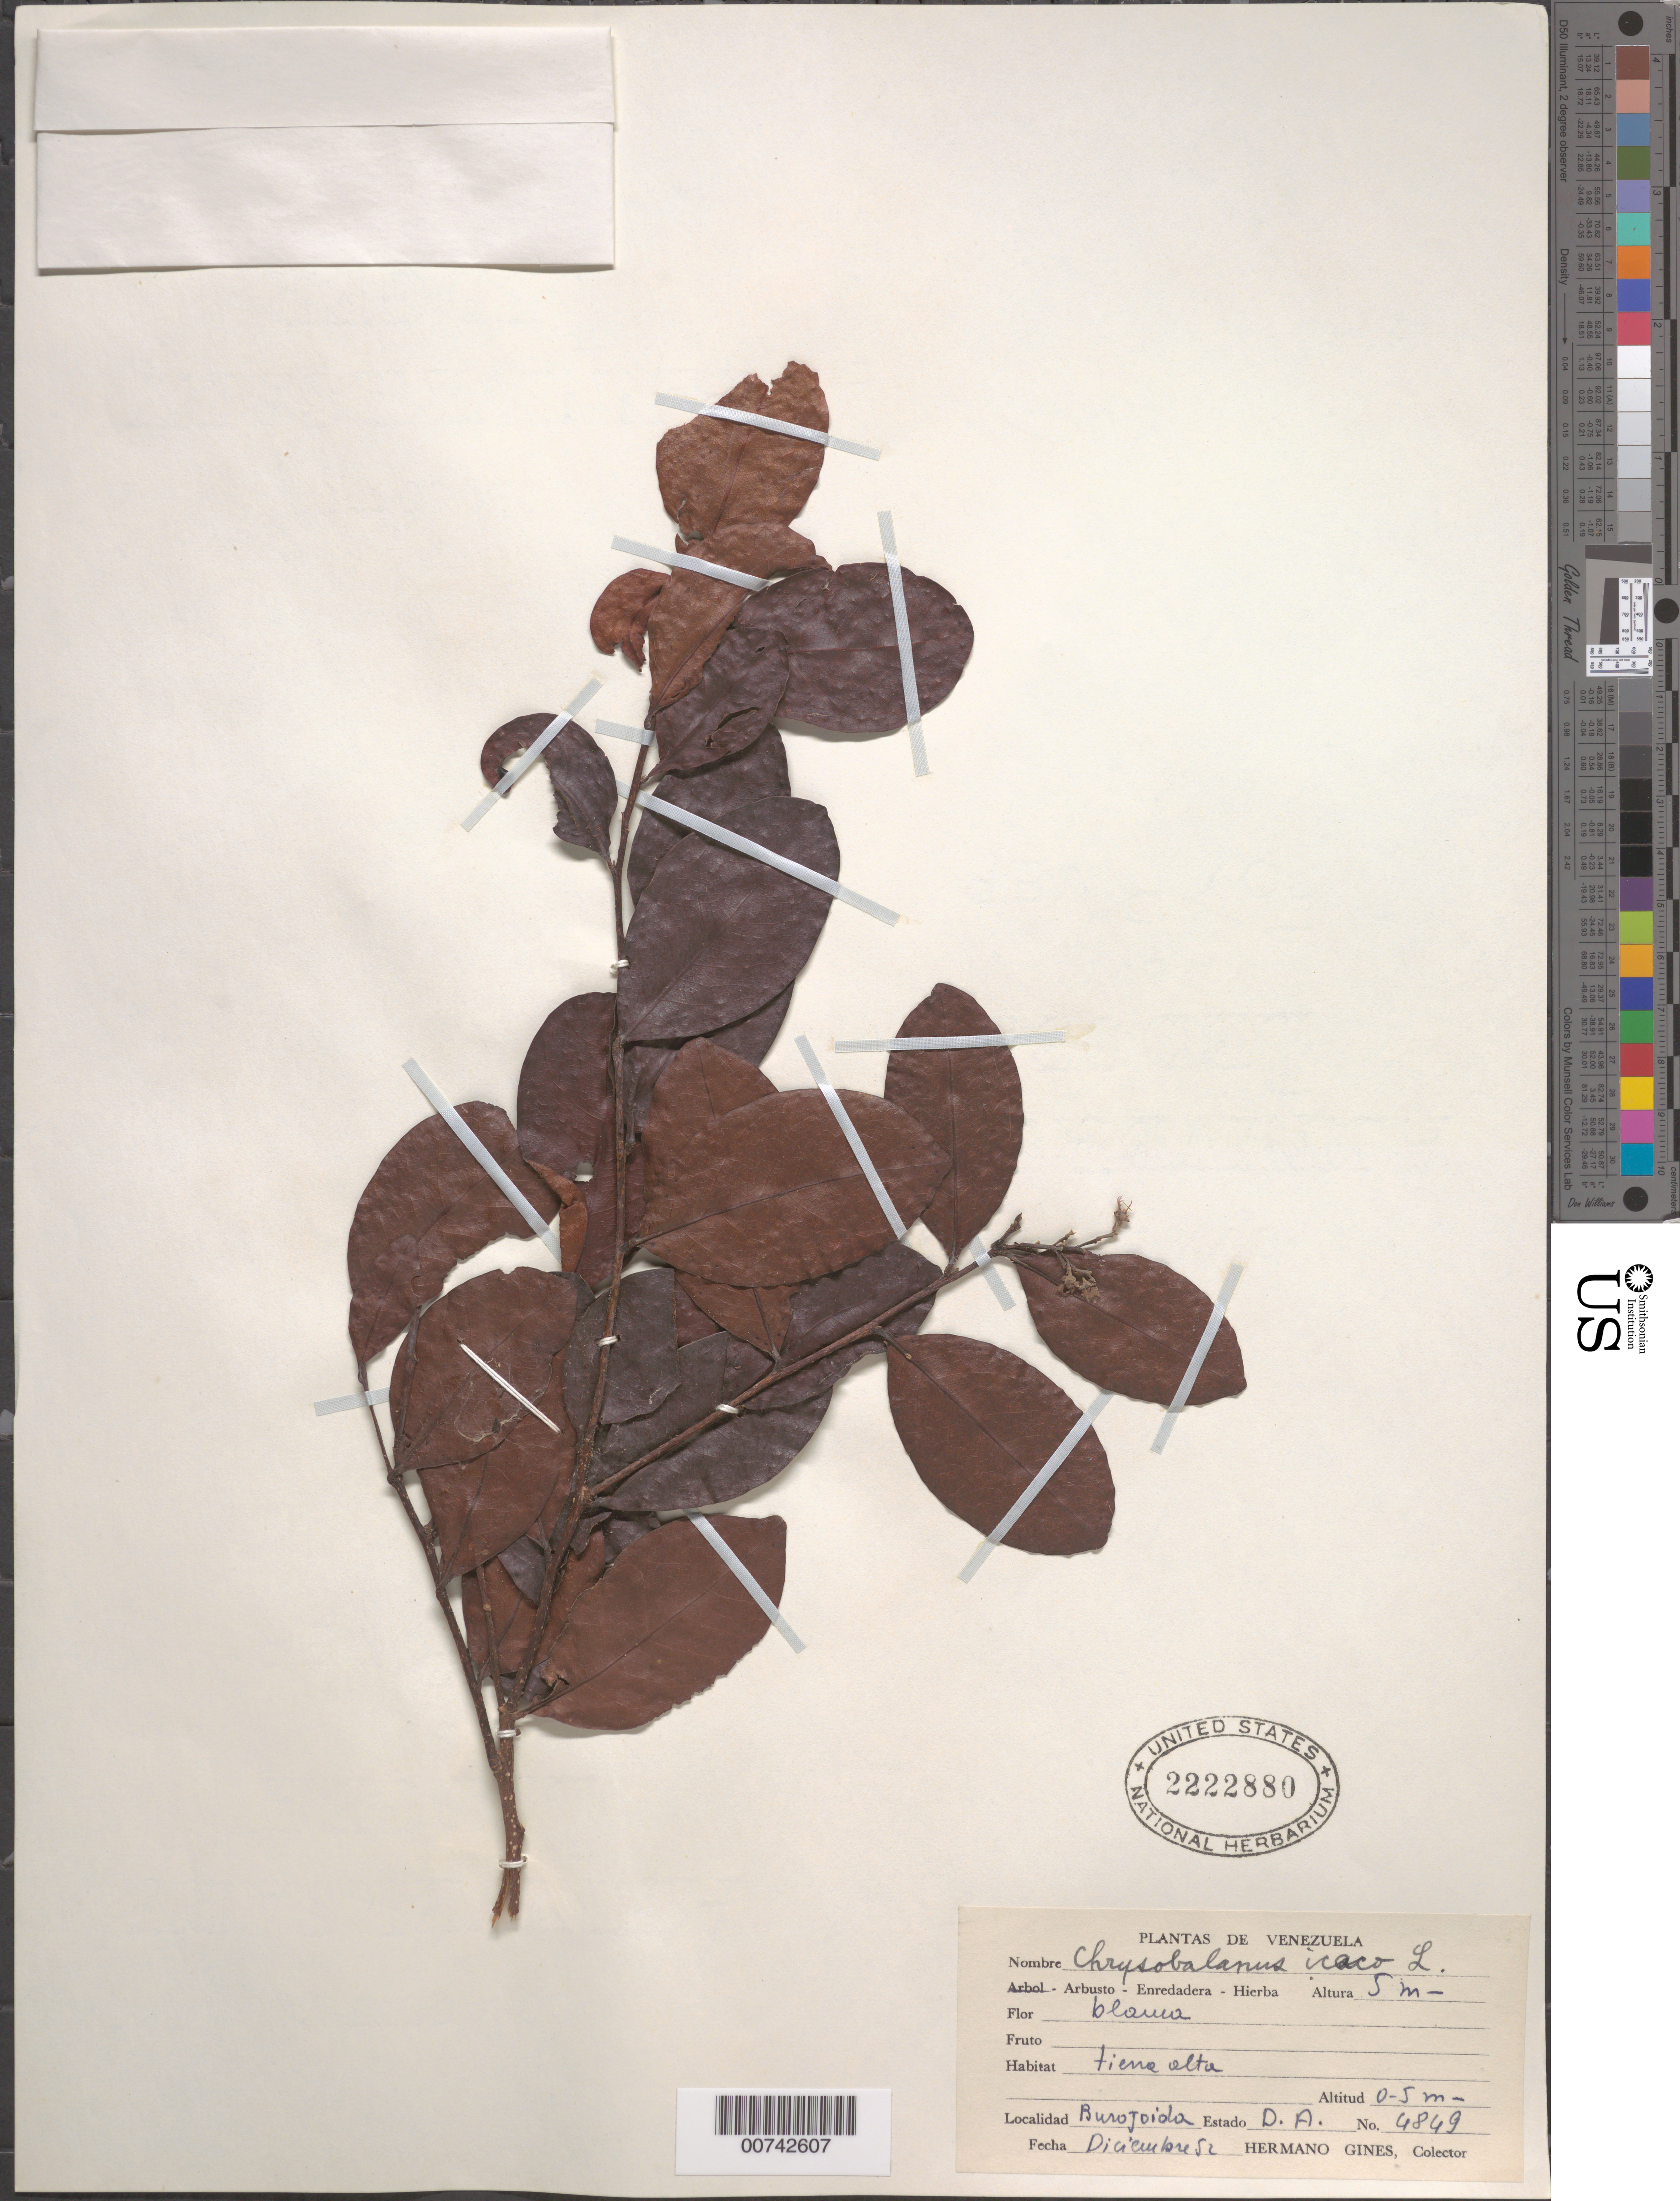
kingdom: Plantae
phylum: Tracheophyta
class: Magnoliopsida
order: Malpighiales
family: Chrysobalanaceae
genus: Chrysobalanus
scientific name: Chrysobalanus icaco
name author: L.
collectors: H. Gines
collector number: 4849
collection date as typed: Dec-52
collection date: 1952-12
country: Venezuela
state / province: Delta Amacuro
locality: Isla Burojoida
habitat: High land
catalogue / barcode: US 2222880